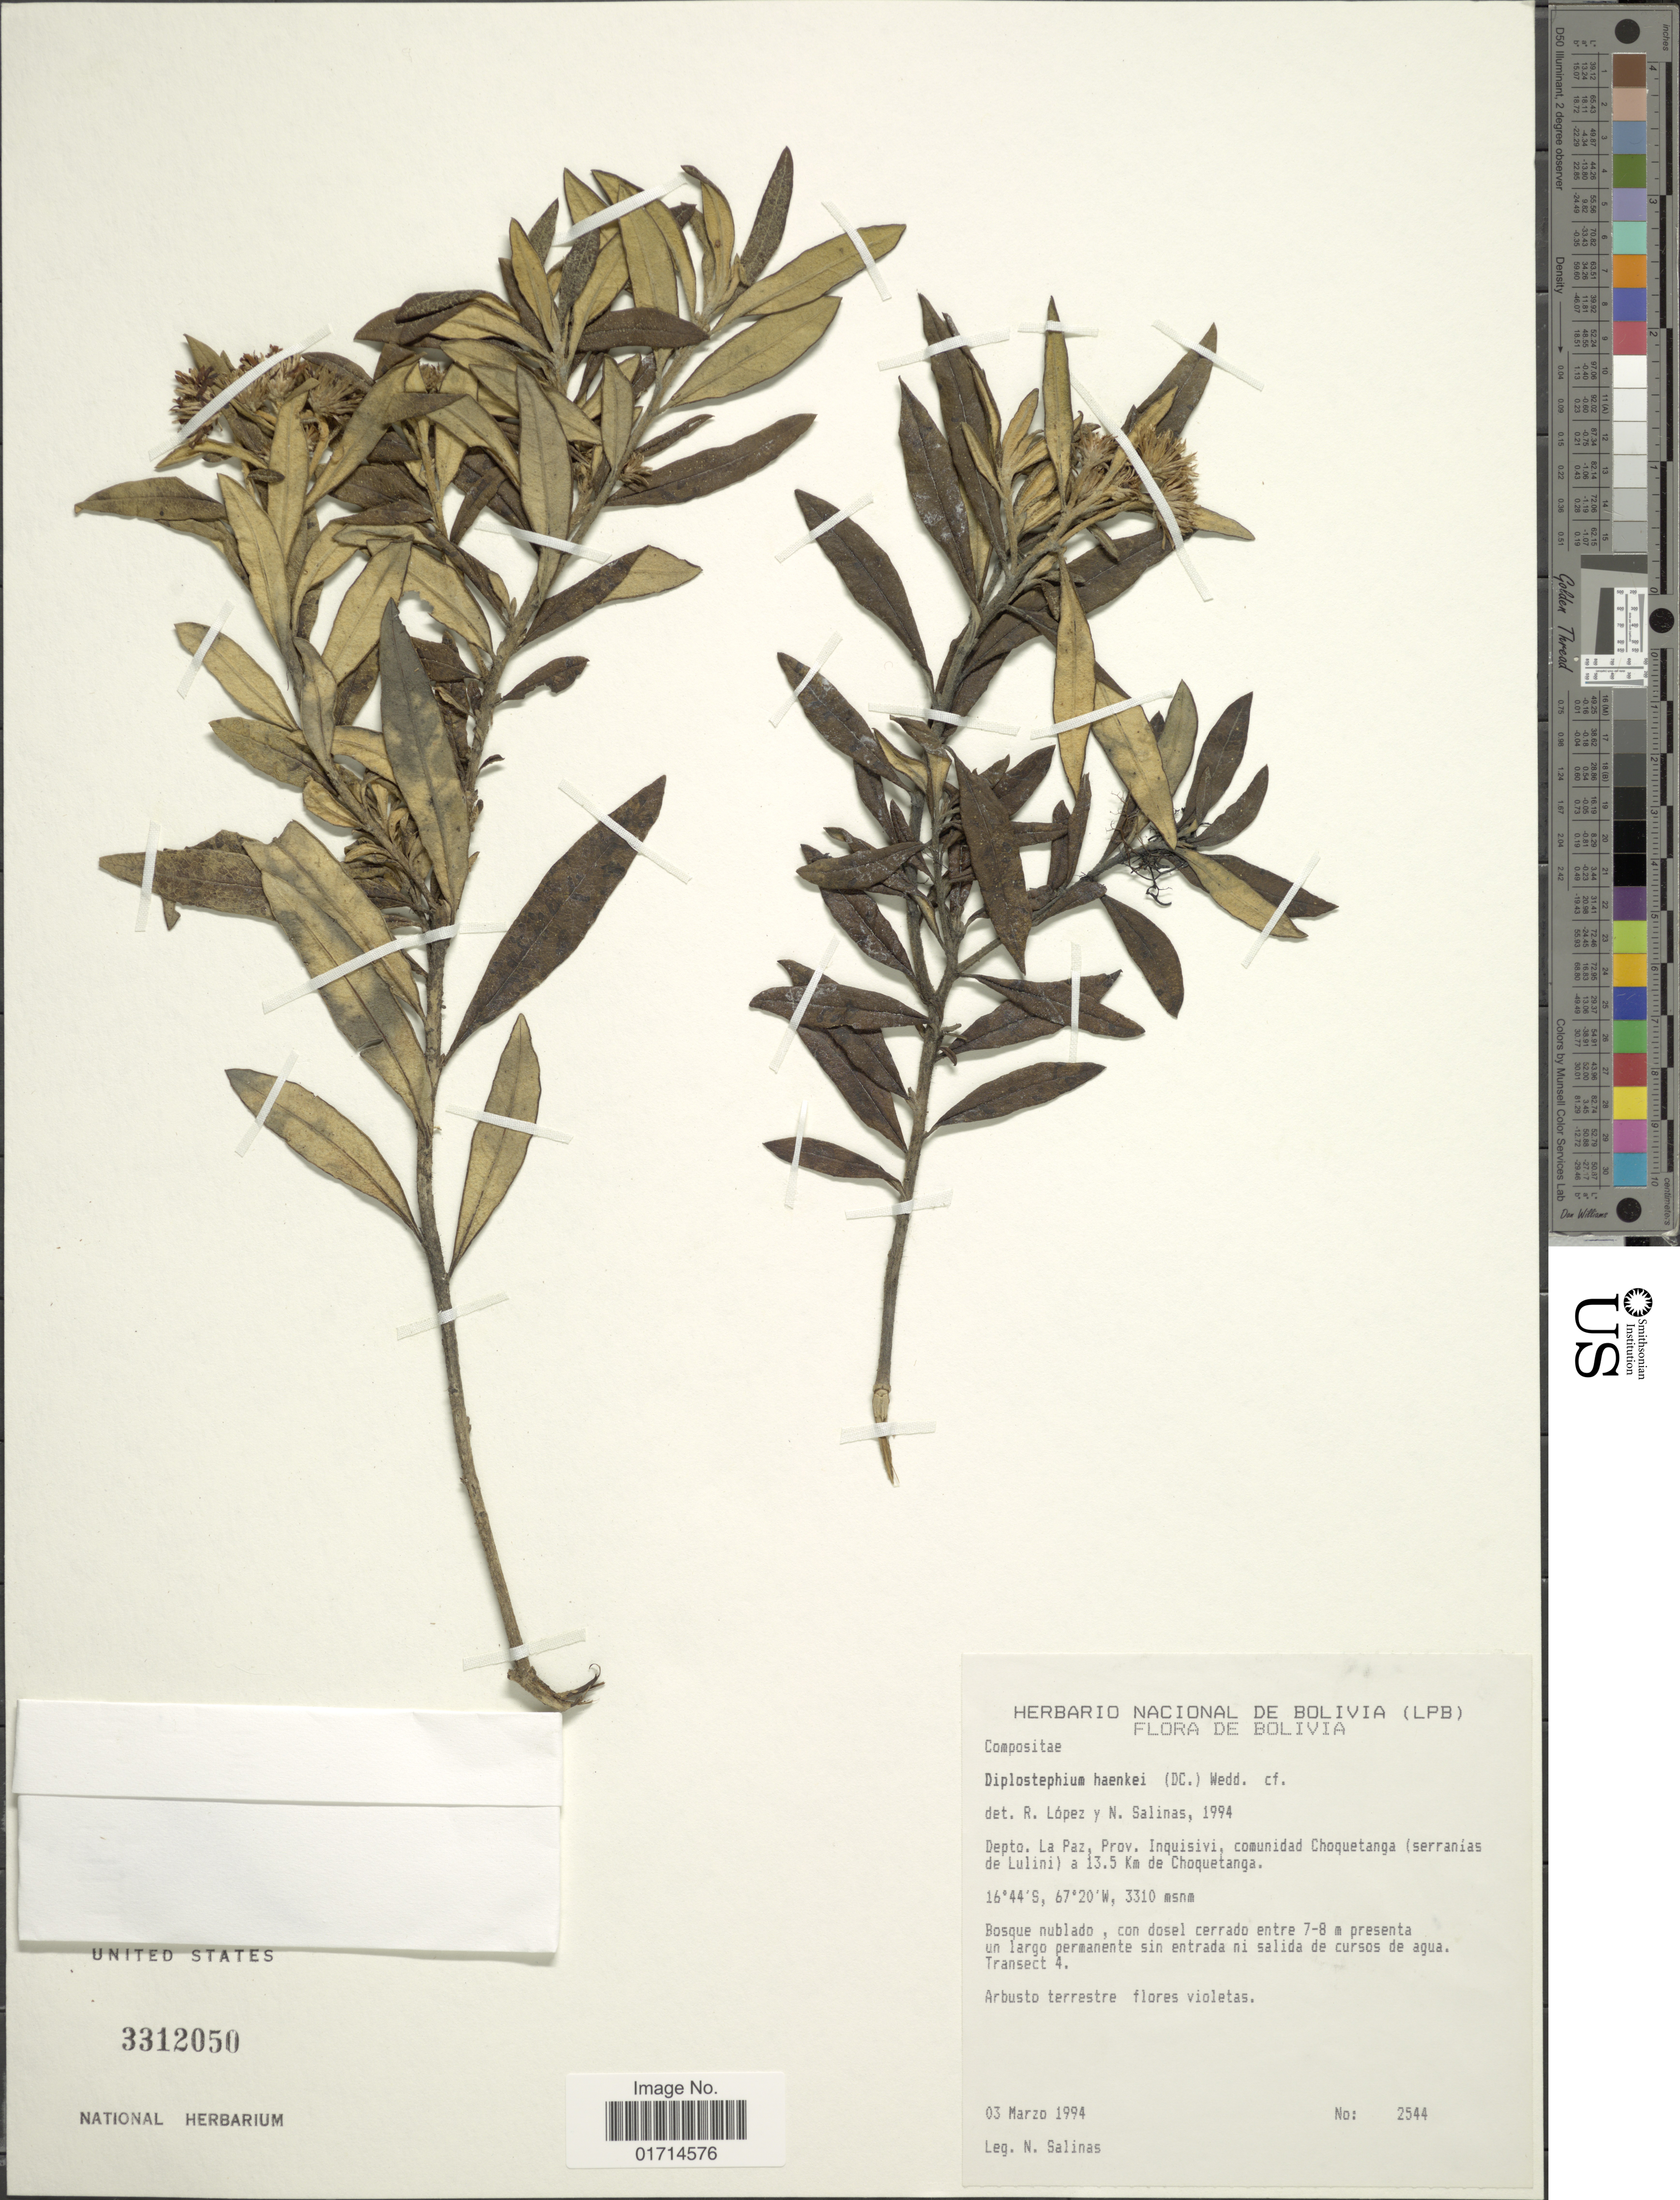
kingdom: Plantae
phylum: Tracheophyta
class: Magnoliopsida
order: Asterales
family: Asteraceae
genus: Diplostephium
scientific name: Diplostephium haenkei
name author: (DC.) Wedd.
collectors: N. Salinas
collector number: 2544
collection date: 1994-03-03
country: Bolivia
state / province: La Paz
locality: Prov. Inquisivi, comunidad Choquetanga (serranías de Lulini) a 13.5 km de Choquetanga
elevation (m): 3310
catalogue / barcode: US 3312050